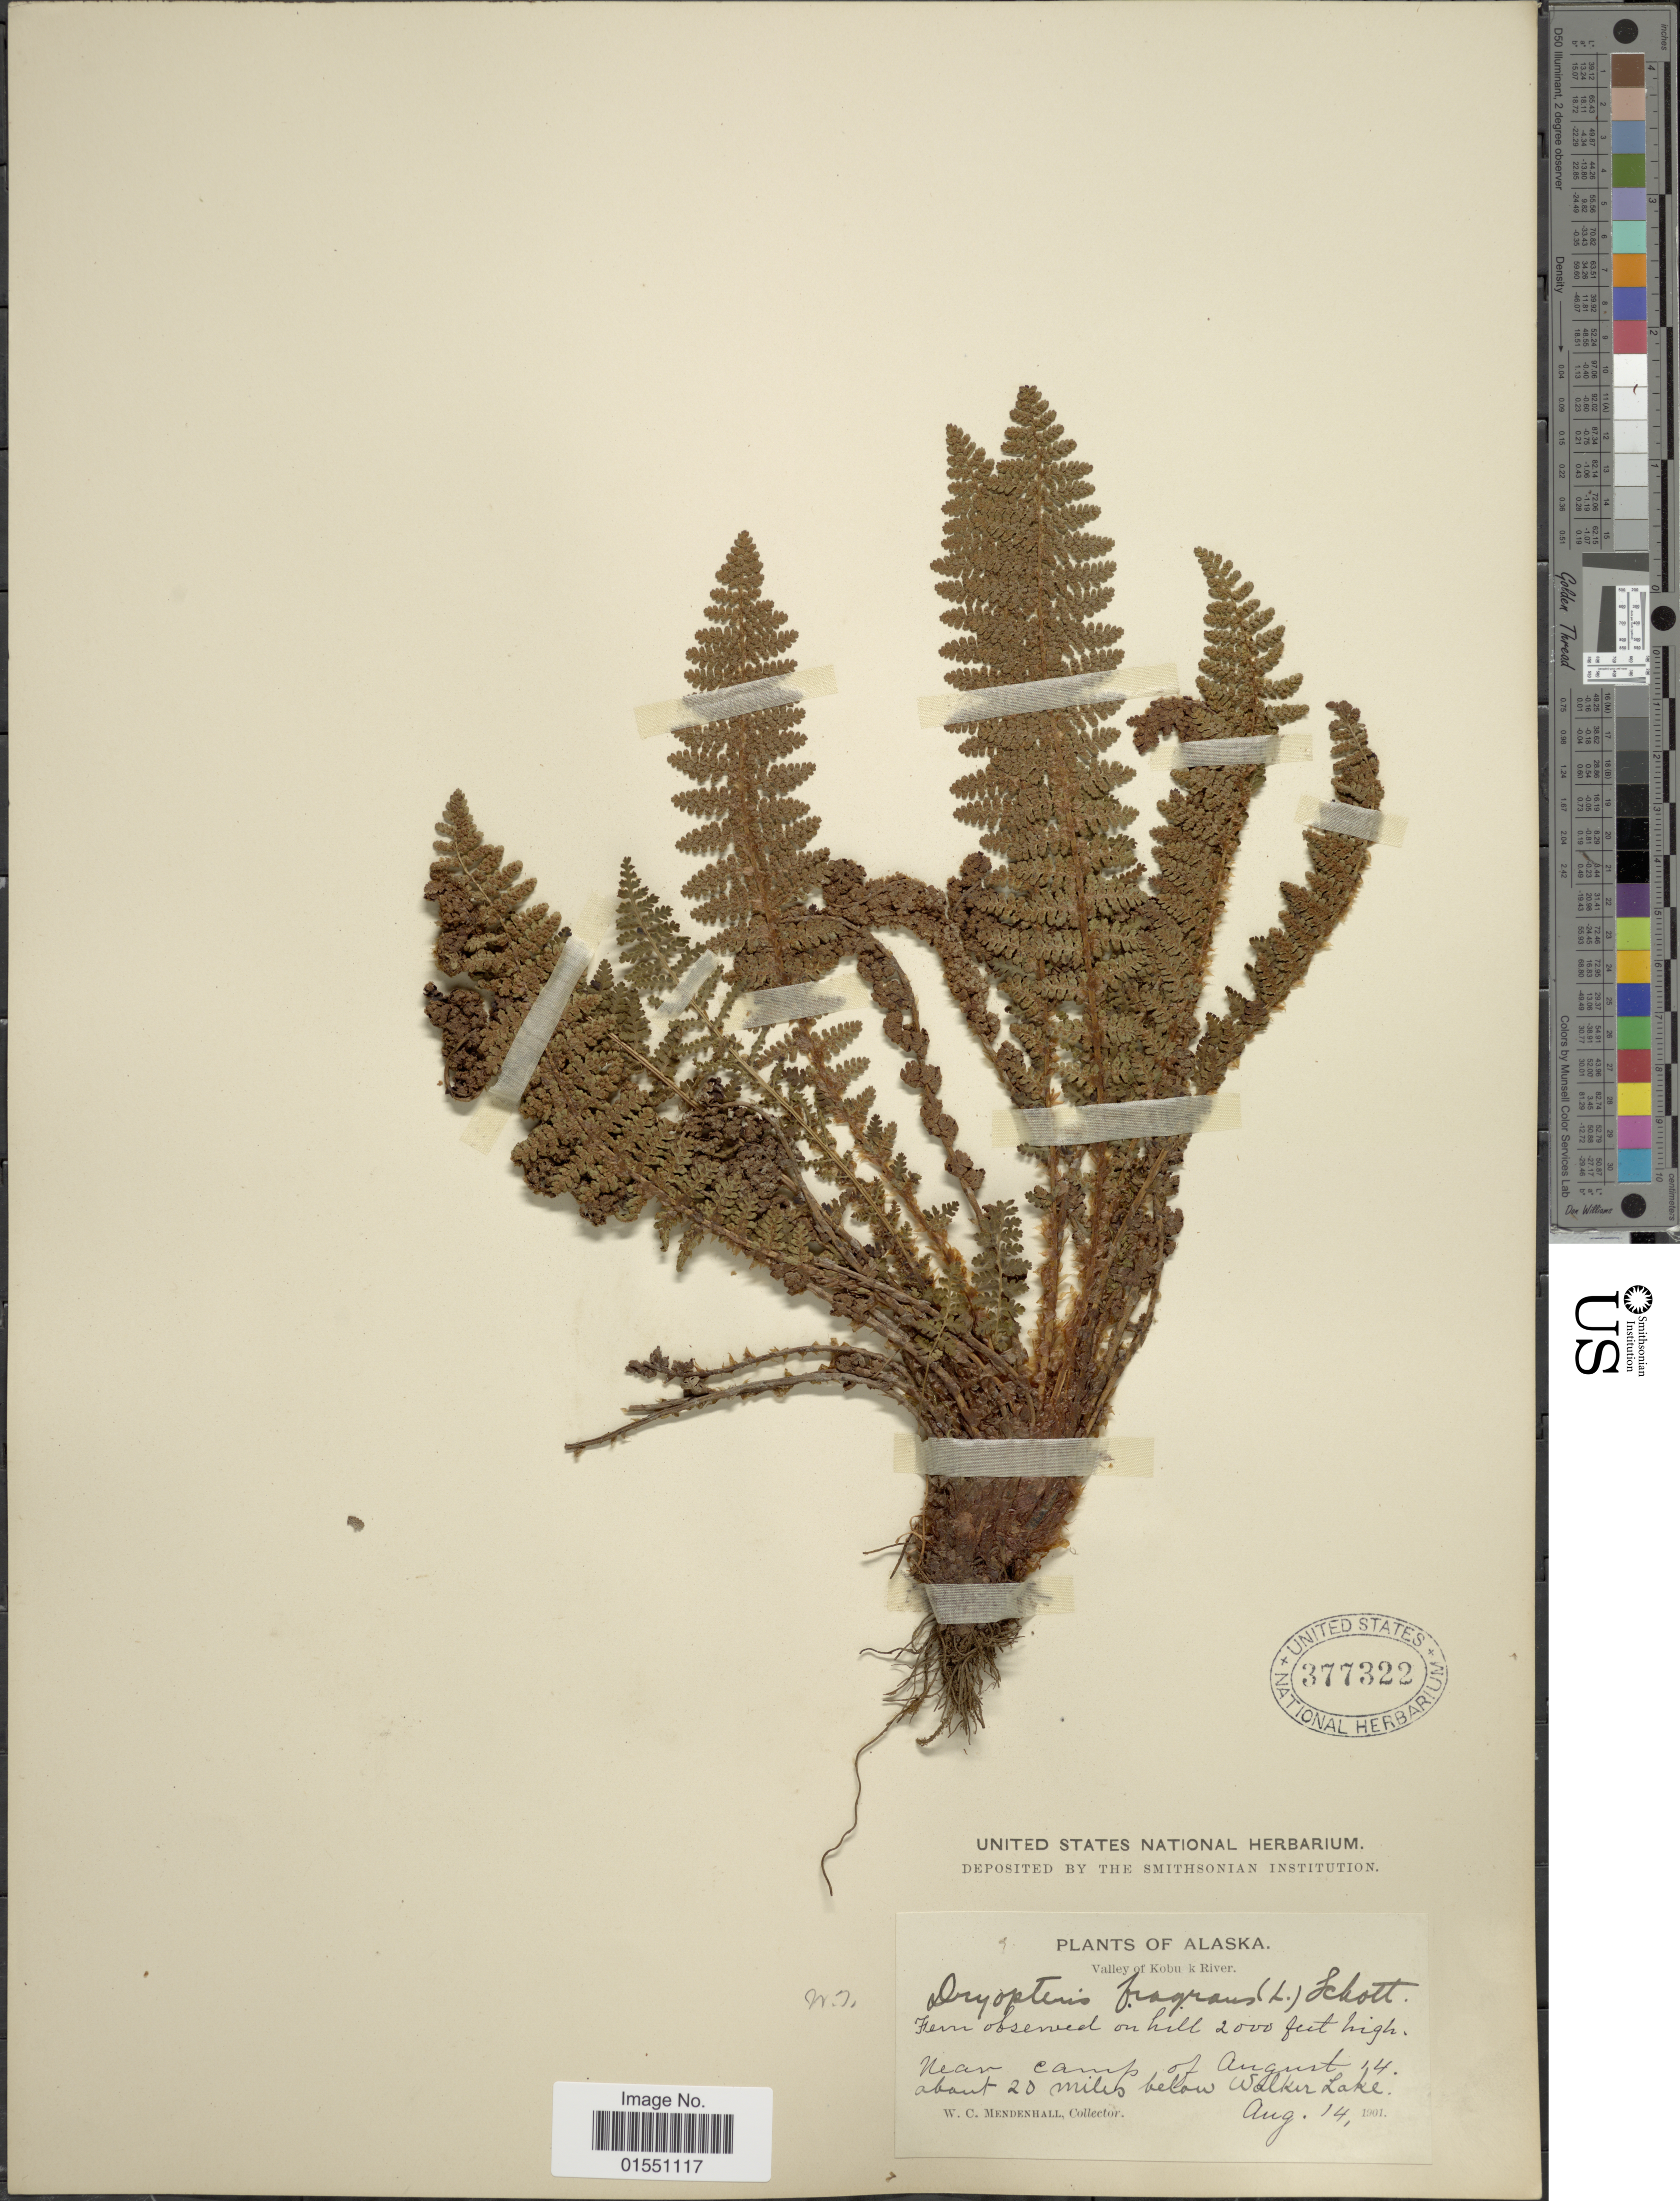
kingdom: Plantae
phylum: Tracheophyta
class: Polypodiopsida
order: Polypodiales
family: Dryopteridaceae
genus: Dryopteris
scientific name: Dryopteris fragrans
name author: (L.) Schott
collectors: W. Mendenhall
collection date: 1901-08-14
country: United States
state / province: Alaska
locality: Valley of Kobu k River. near camp of August 14. about 20 miles below Walker Lake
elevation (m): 610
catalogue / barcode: US 377322